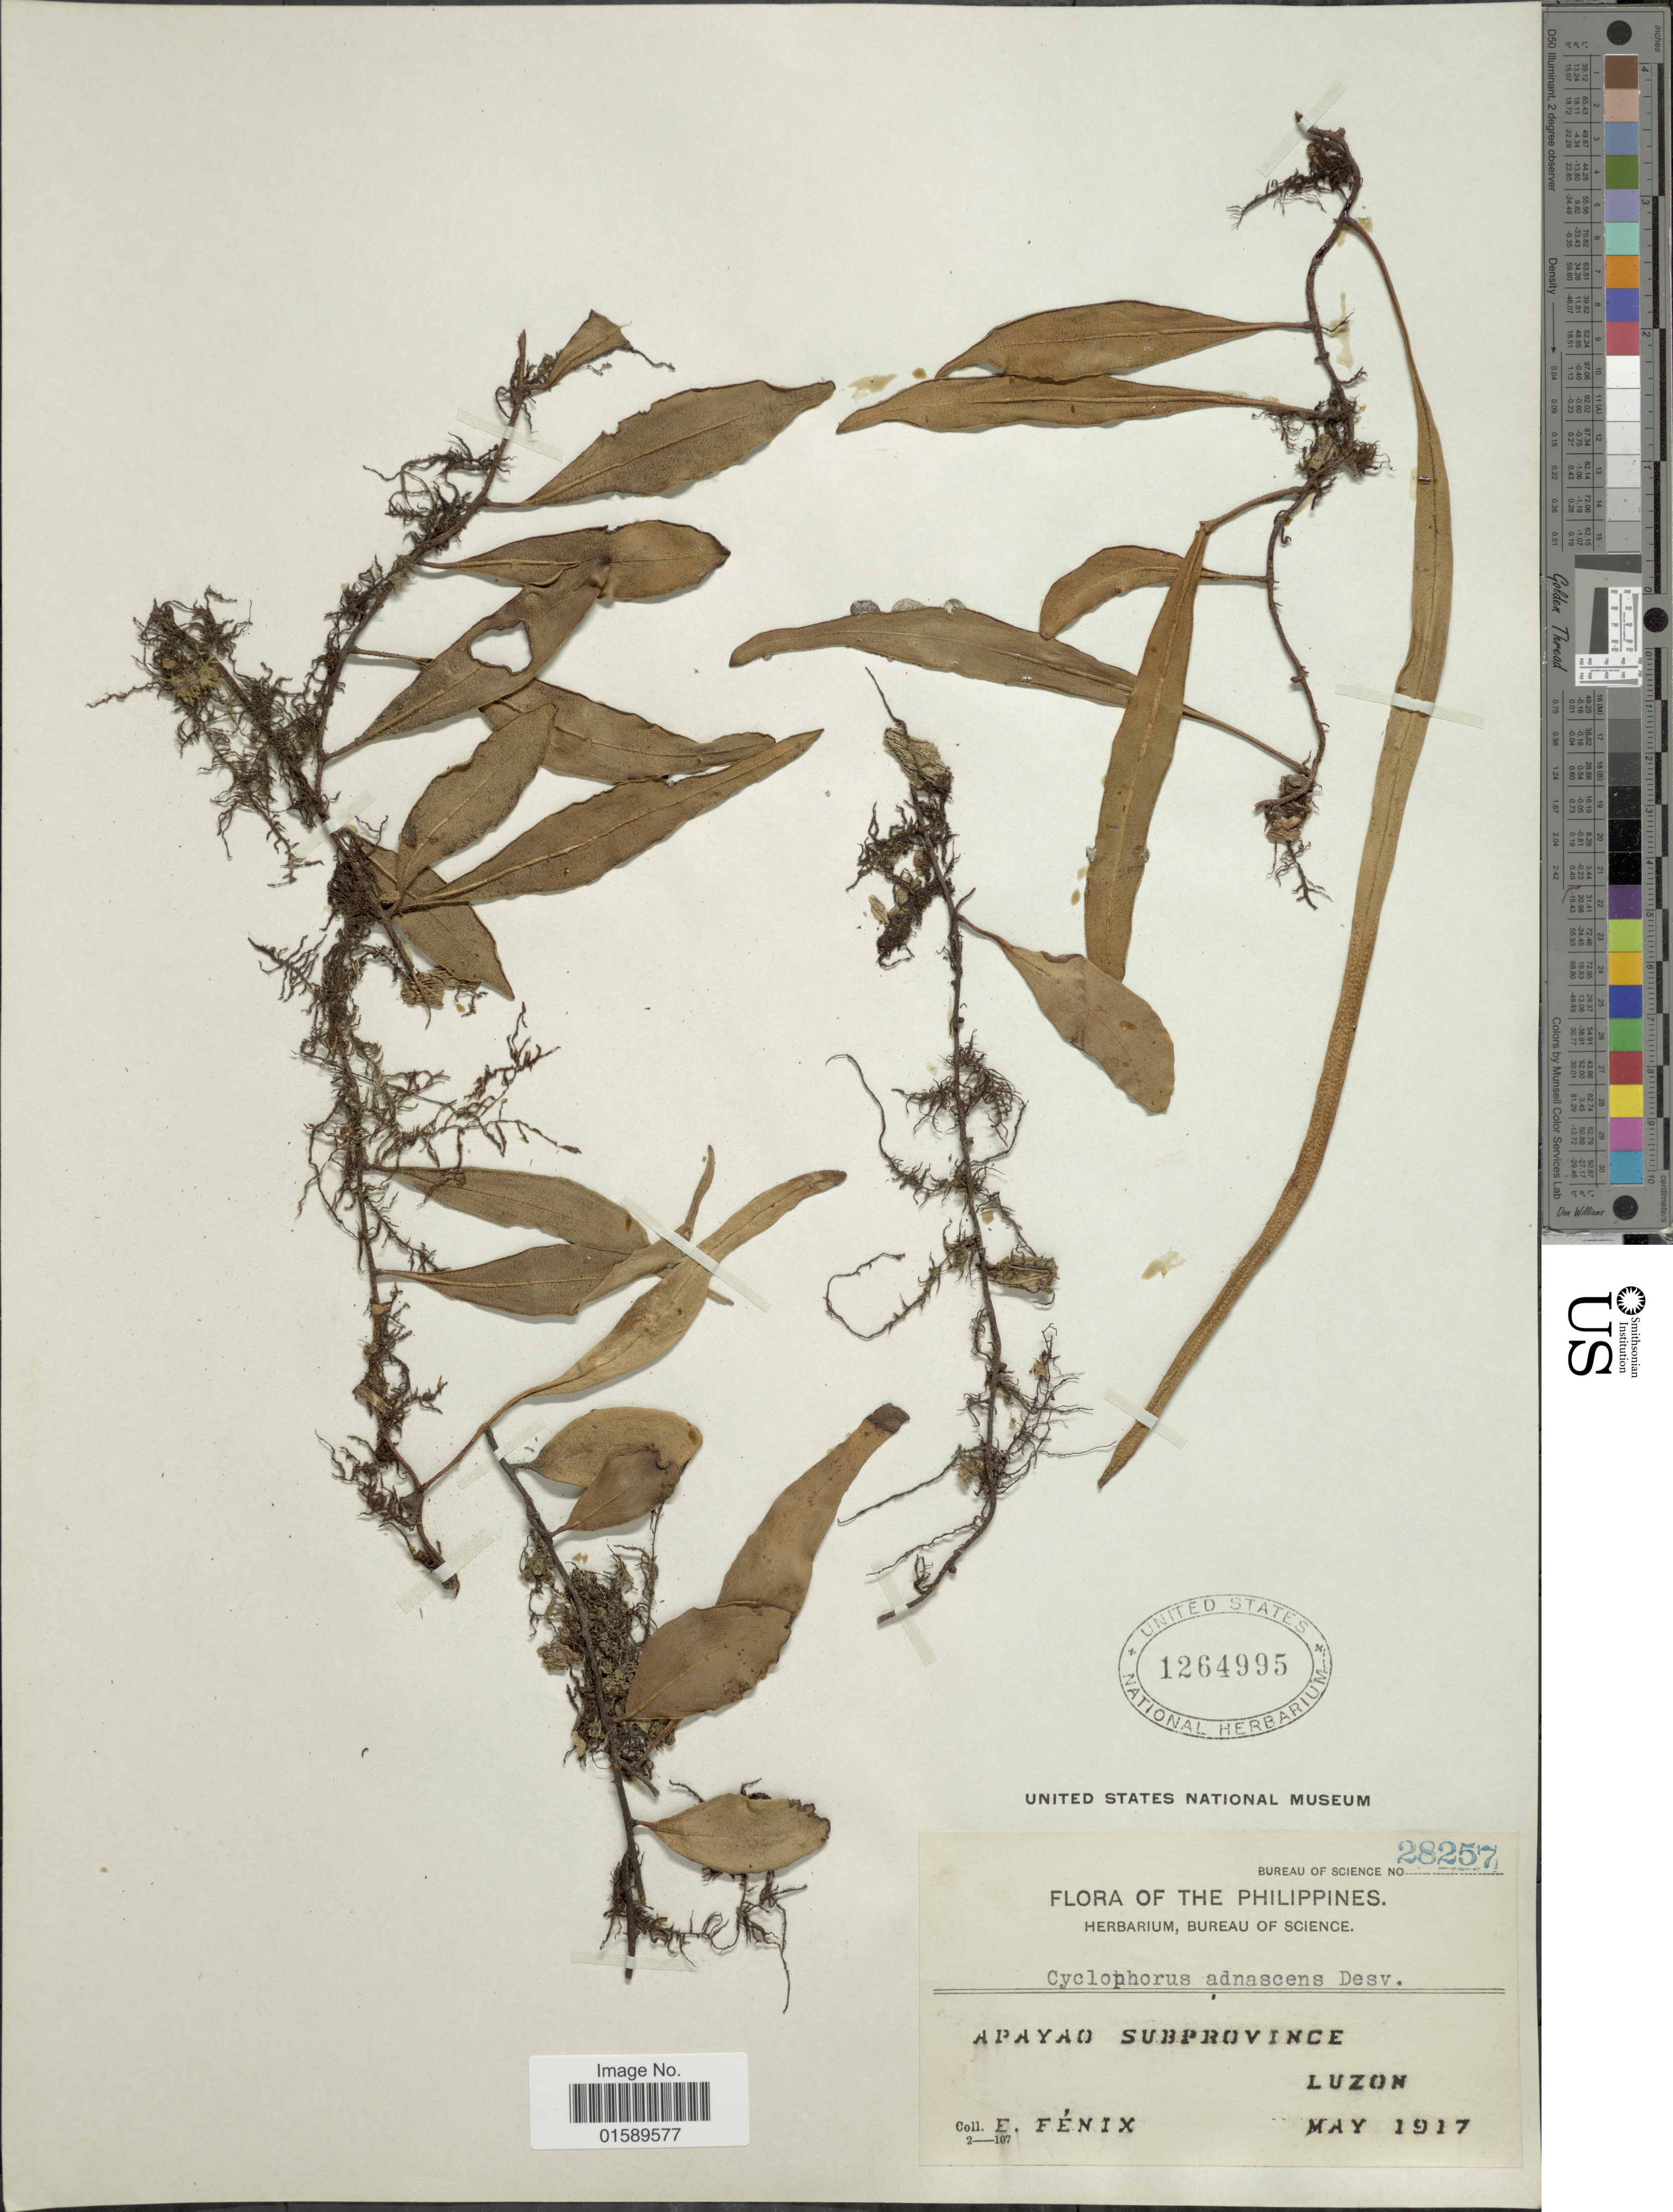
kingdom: Plantae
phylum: Tracheophyta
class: Polypodiopsida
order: Polypodiales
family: Polypodiaceae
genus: Pyrrosia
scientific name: Pyrrosia lanceolata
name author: (L.) Farw.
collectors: E. Fenix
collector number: Bureau of Science 28257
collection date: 1917-05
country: Philippines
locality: Apayao subprovince, Luzon.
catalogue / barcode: US 1264995